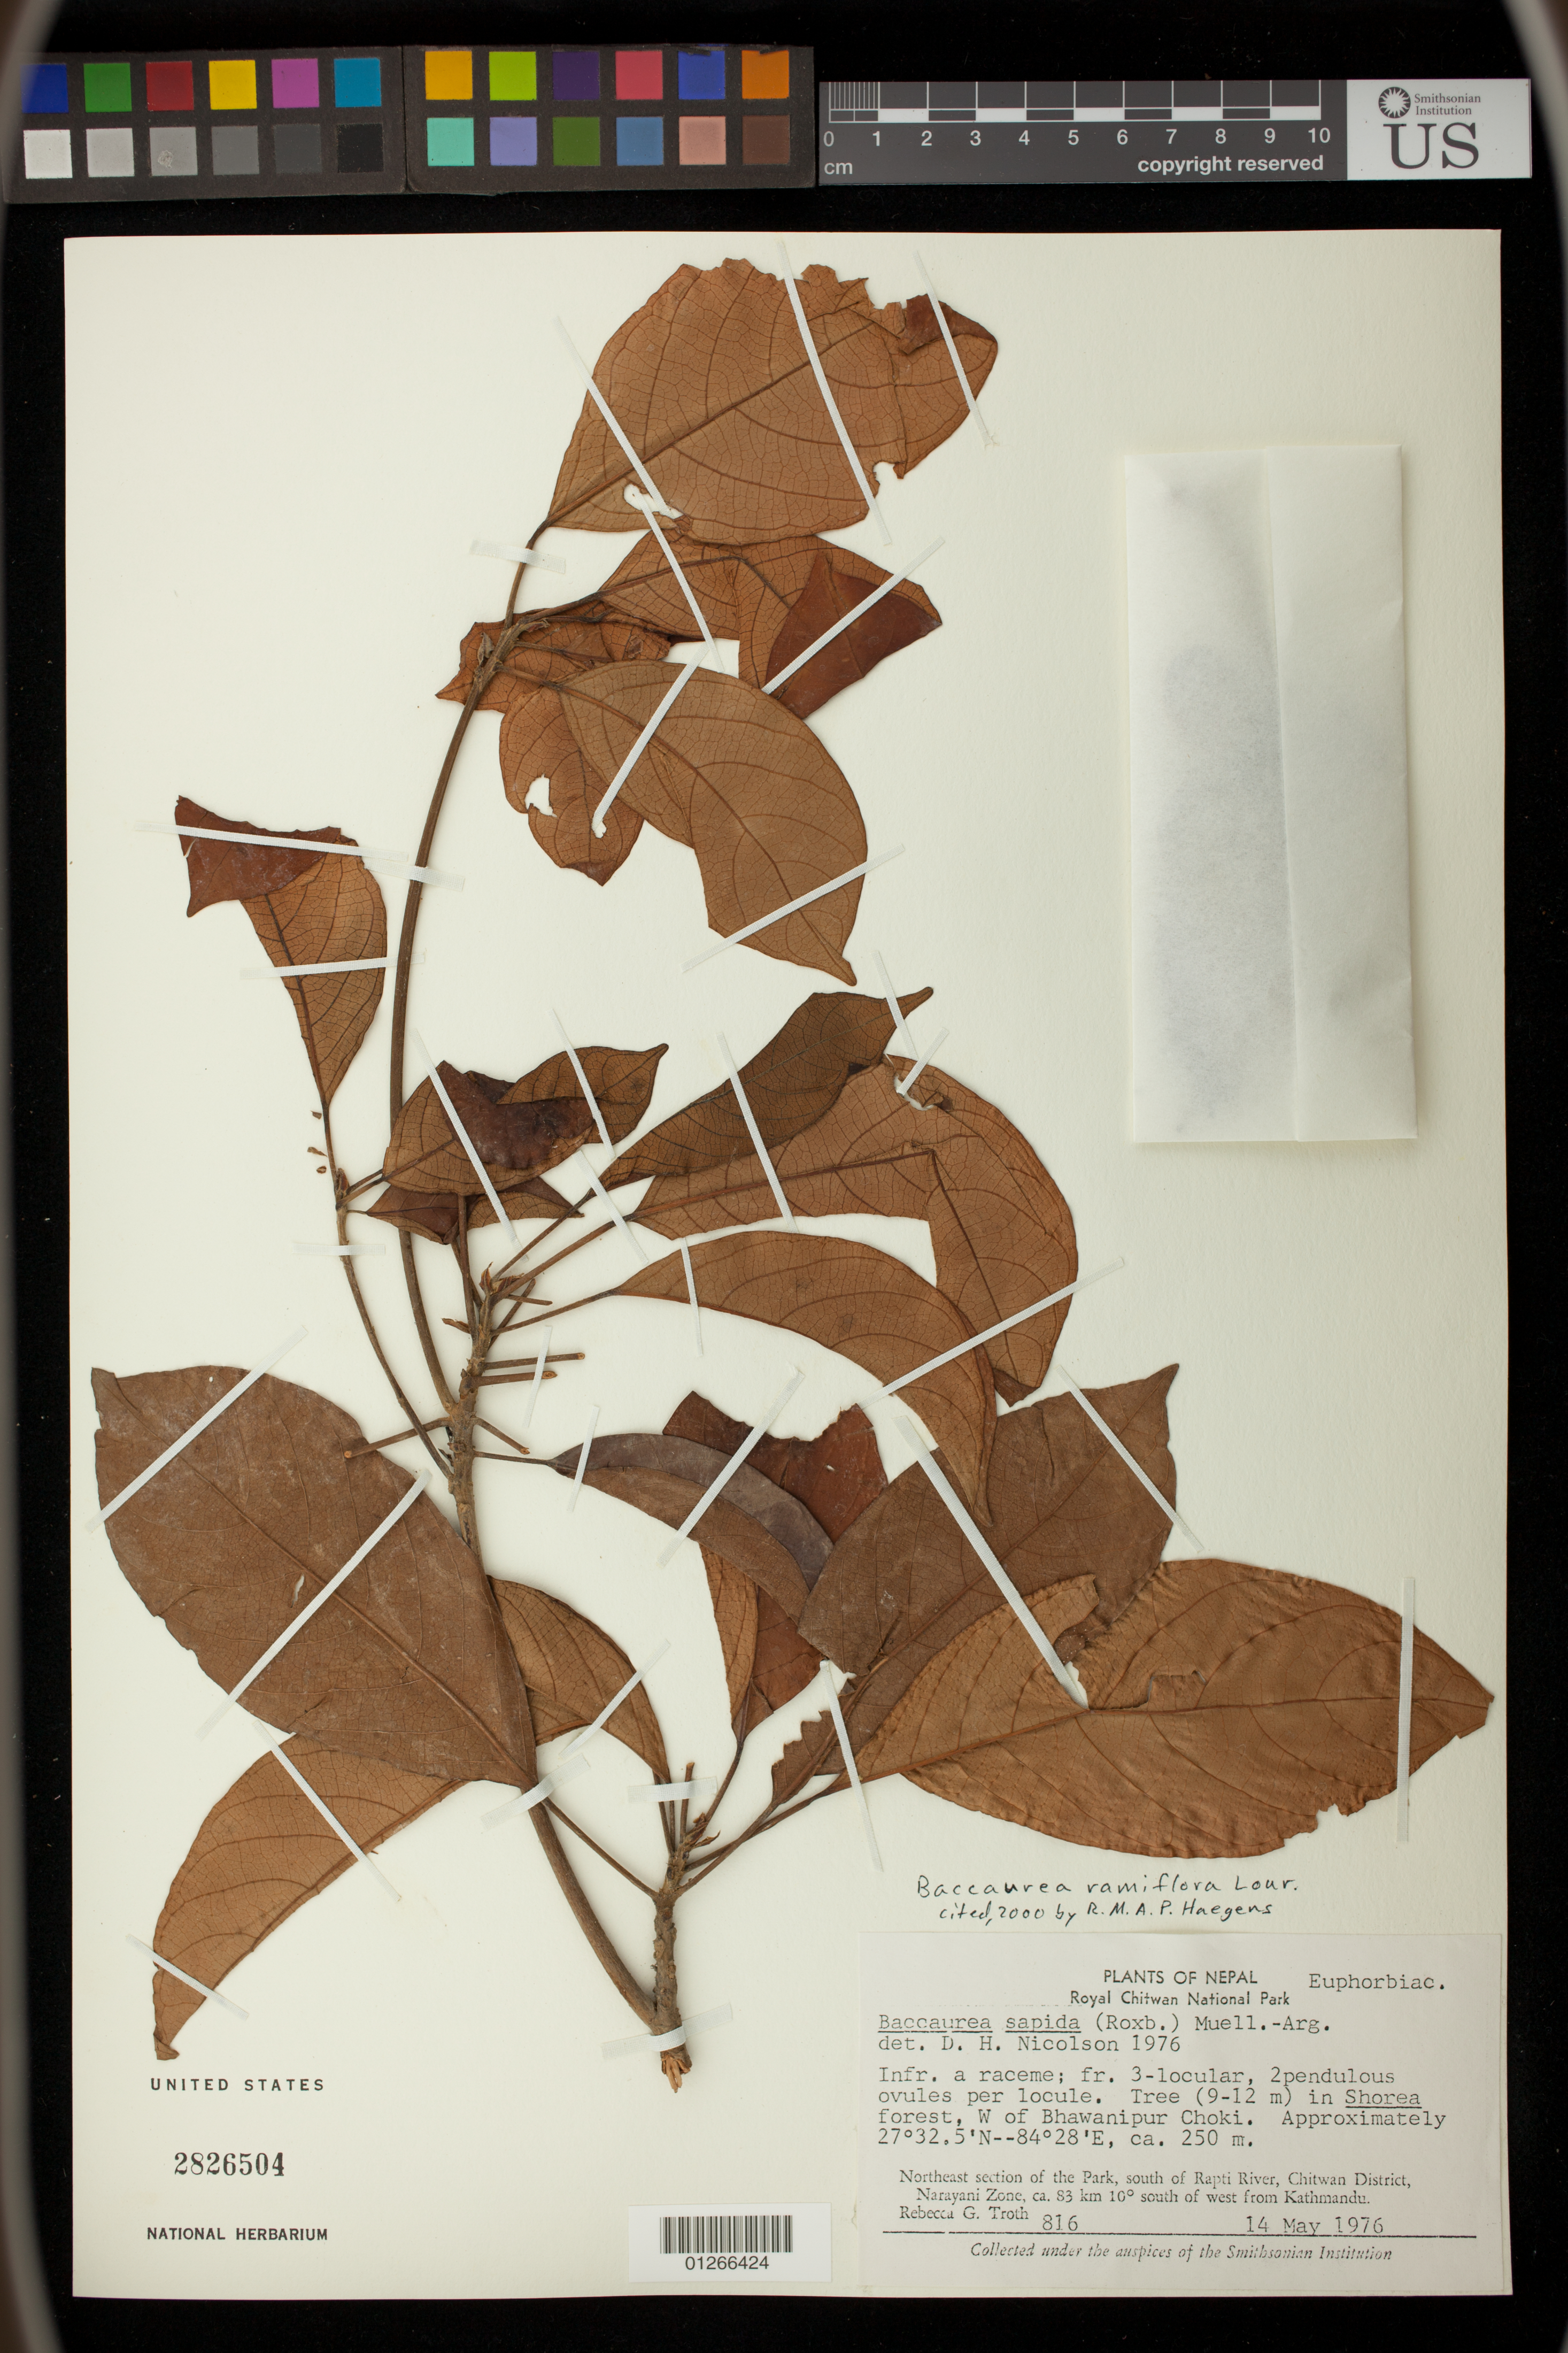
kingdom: Plantae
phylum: Tracheophyta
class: Magnoliopsida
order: Malpighiales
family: Phyllanthaceae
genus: Baccaurea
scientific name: Baccaurea ramiflora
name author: Lour.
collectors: R. Troth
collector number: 816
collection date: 1976-05-14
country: Nepal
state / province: Central Region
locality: Shorea forest, W of Bhawanipur Choki.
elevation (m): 250